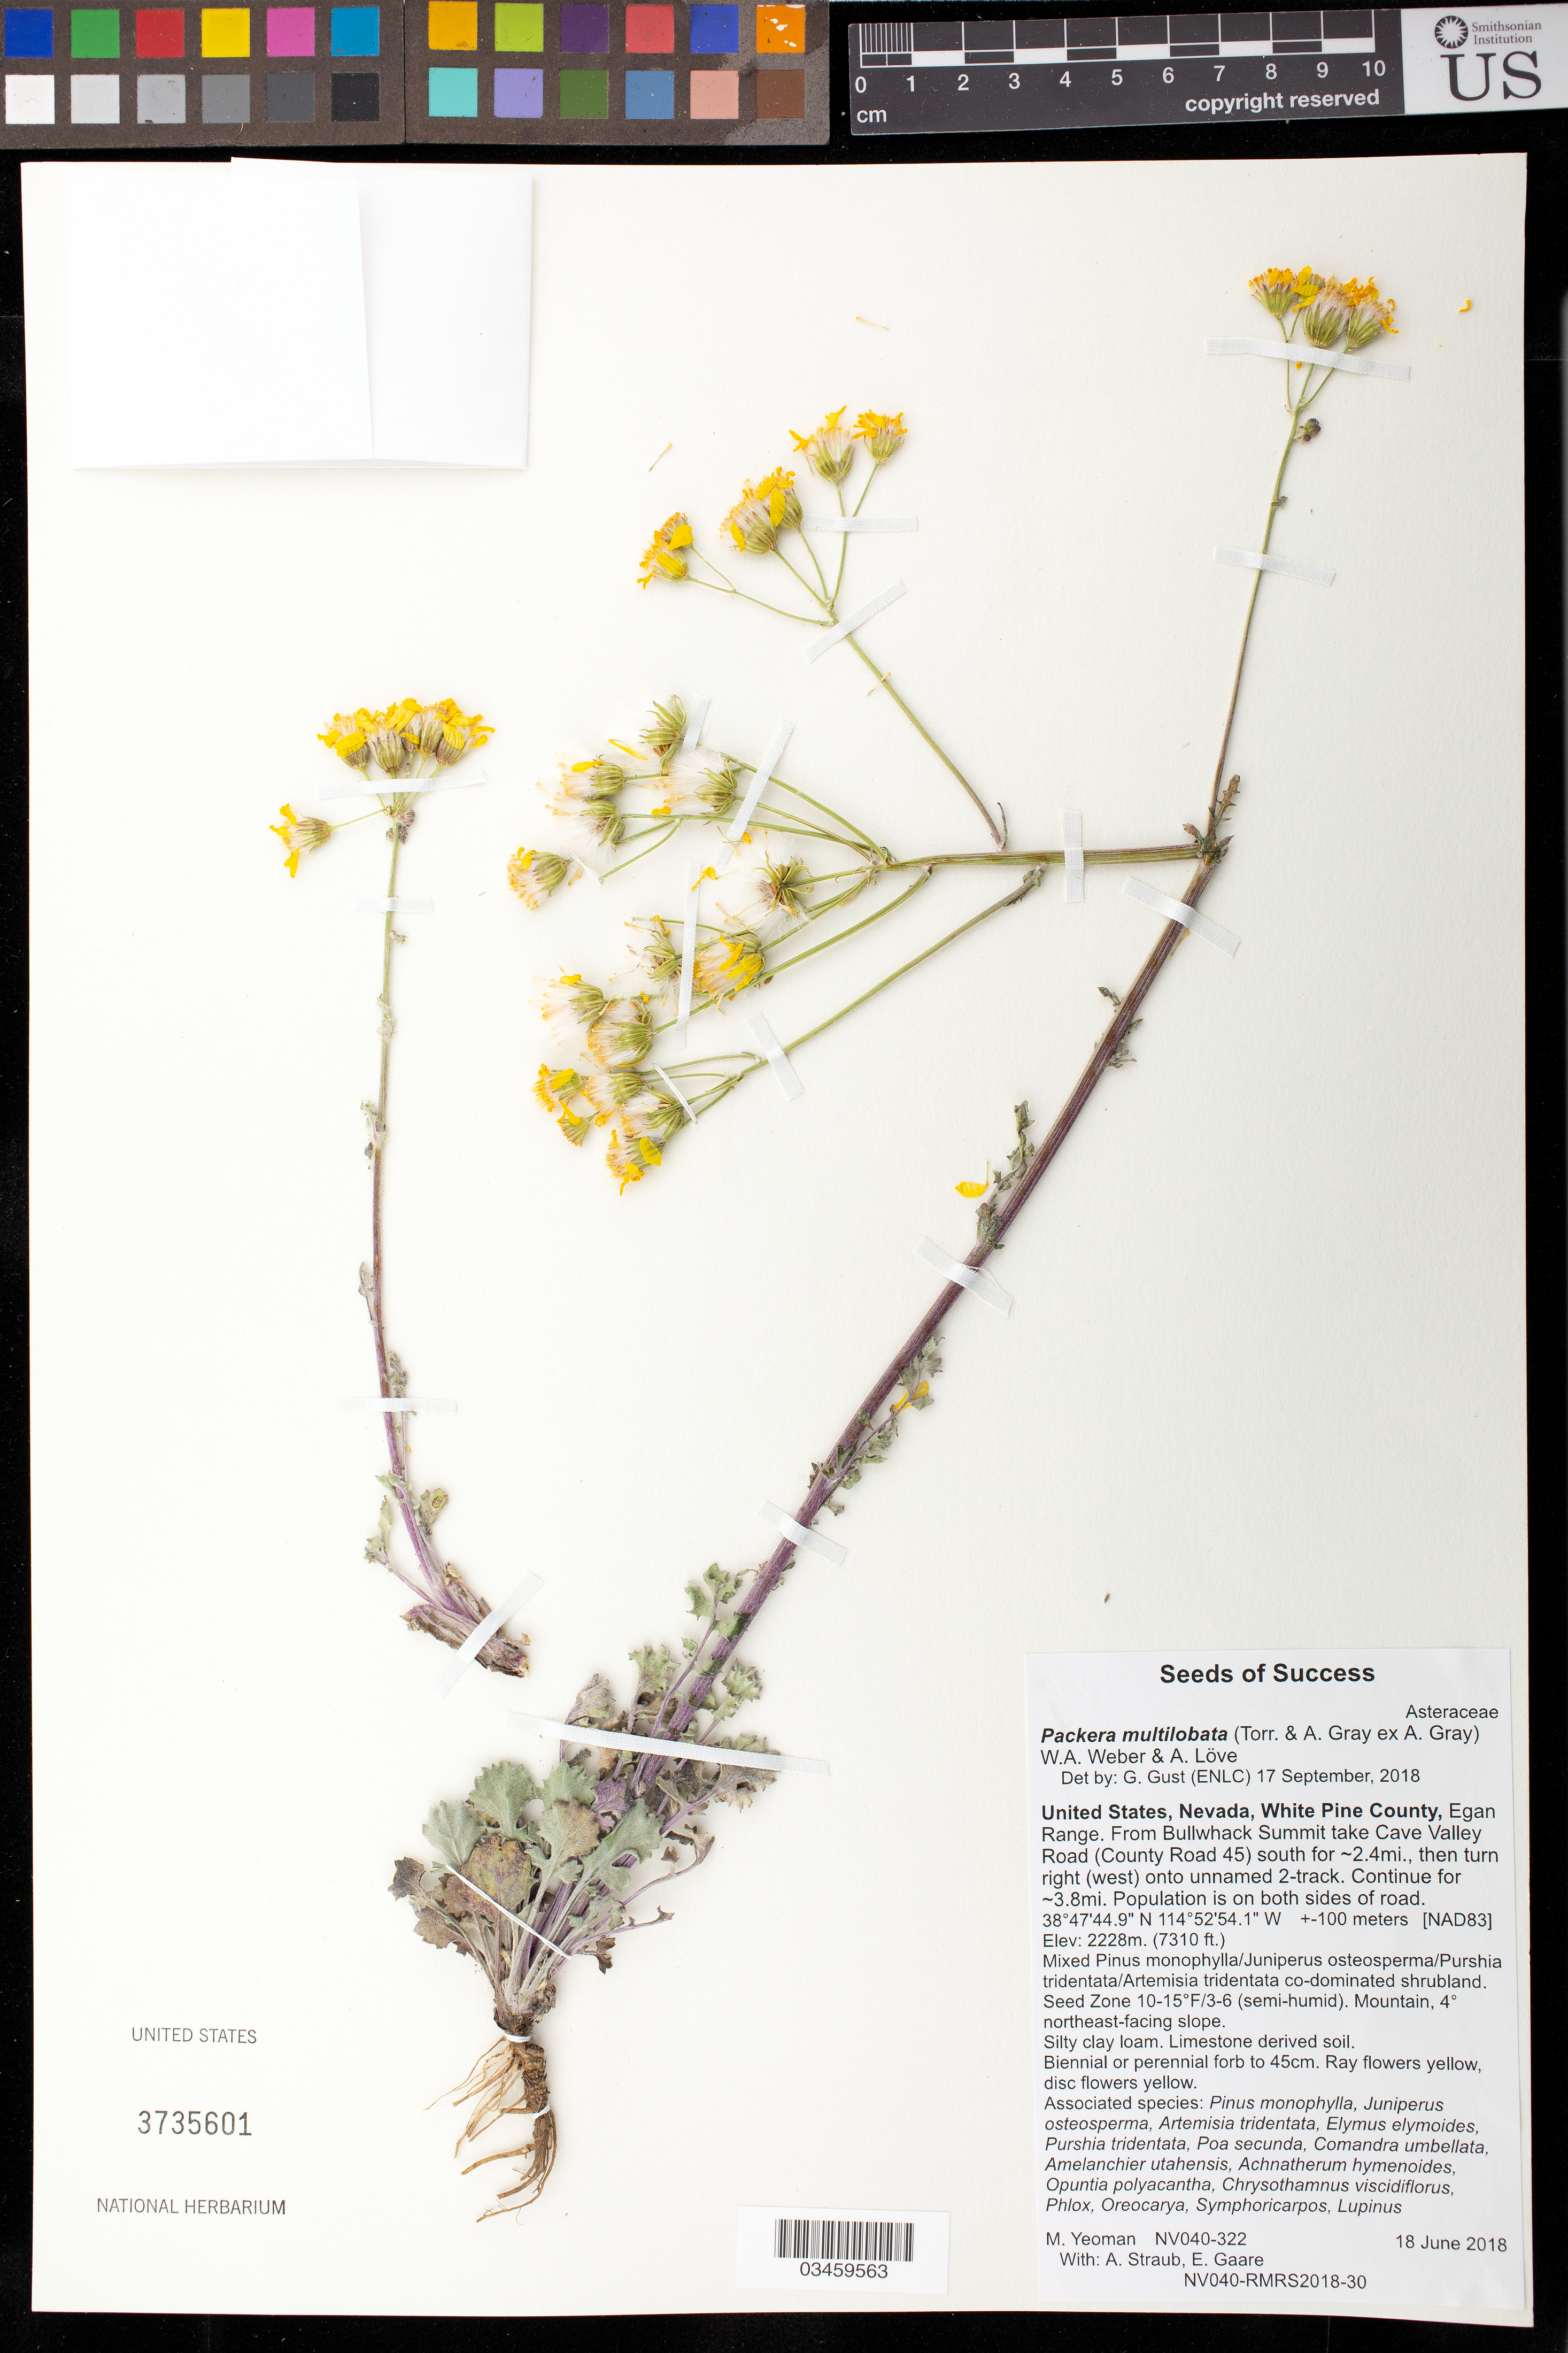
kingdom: Plantae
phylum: Tracheophyta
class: Magnoliopsida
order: Asterales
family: Asteraceae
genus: Packera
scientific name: Packera multilobata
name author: (Torr. & A. Gray) W.A. Weber & Á. Löve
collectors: M. Yeoman, A. Straub & E. Gaare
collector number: NV040-RMRS2018-30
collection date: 2018-06-18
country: United States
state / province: Nevada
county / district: White Pine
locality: Egan Range. From Bullwhack Summit take Cave Valley Rd(County Rd 45) S for 2.4 mi., turn right/west onto 2-track for 3.8 mi.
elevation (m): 2228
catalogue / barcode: US 3735601